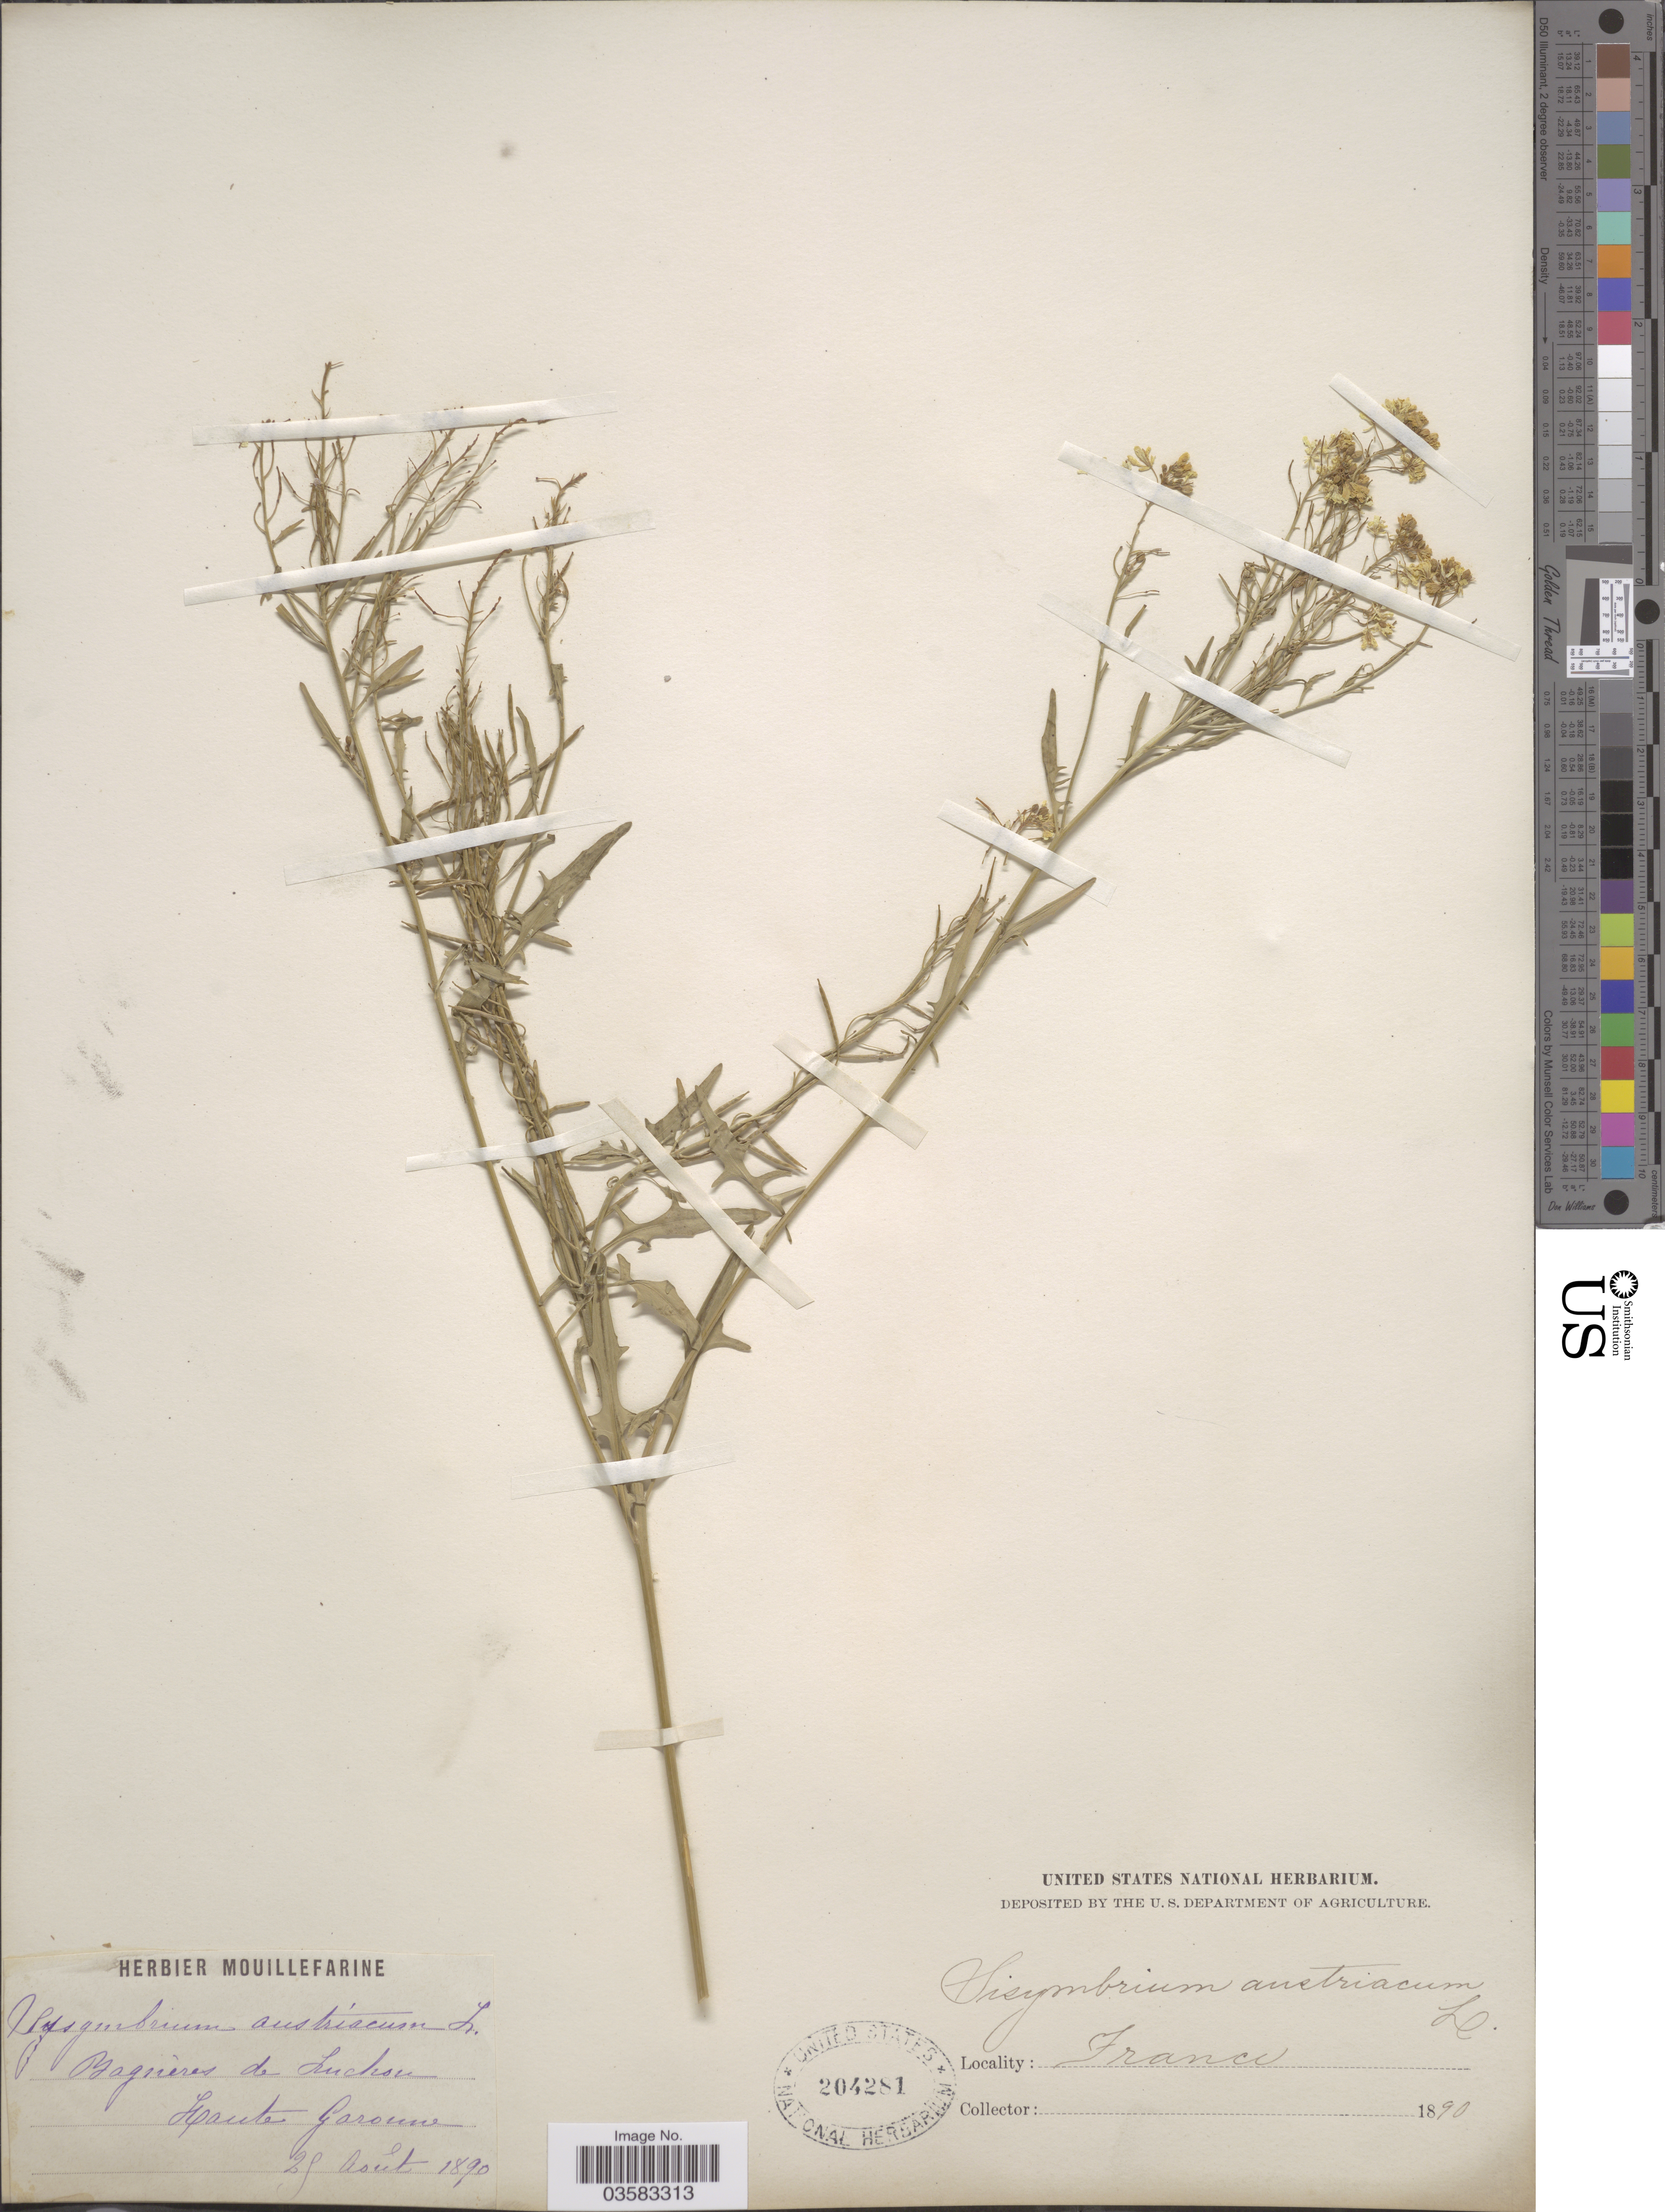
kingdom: Plantae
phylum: Tracheophyta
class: Magnoliopsida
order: Brassicales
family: Brassicaceae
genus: Sisymbrium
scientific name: Sisymbrium austriacum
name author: Jacq.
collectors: ex herb. Mouillefarine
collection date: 1890-08-25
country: France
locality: Bagnères de Luchon. Haute Garonne.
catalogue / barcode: US 204281